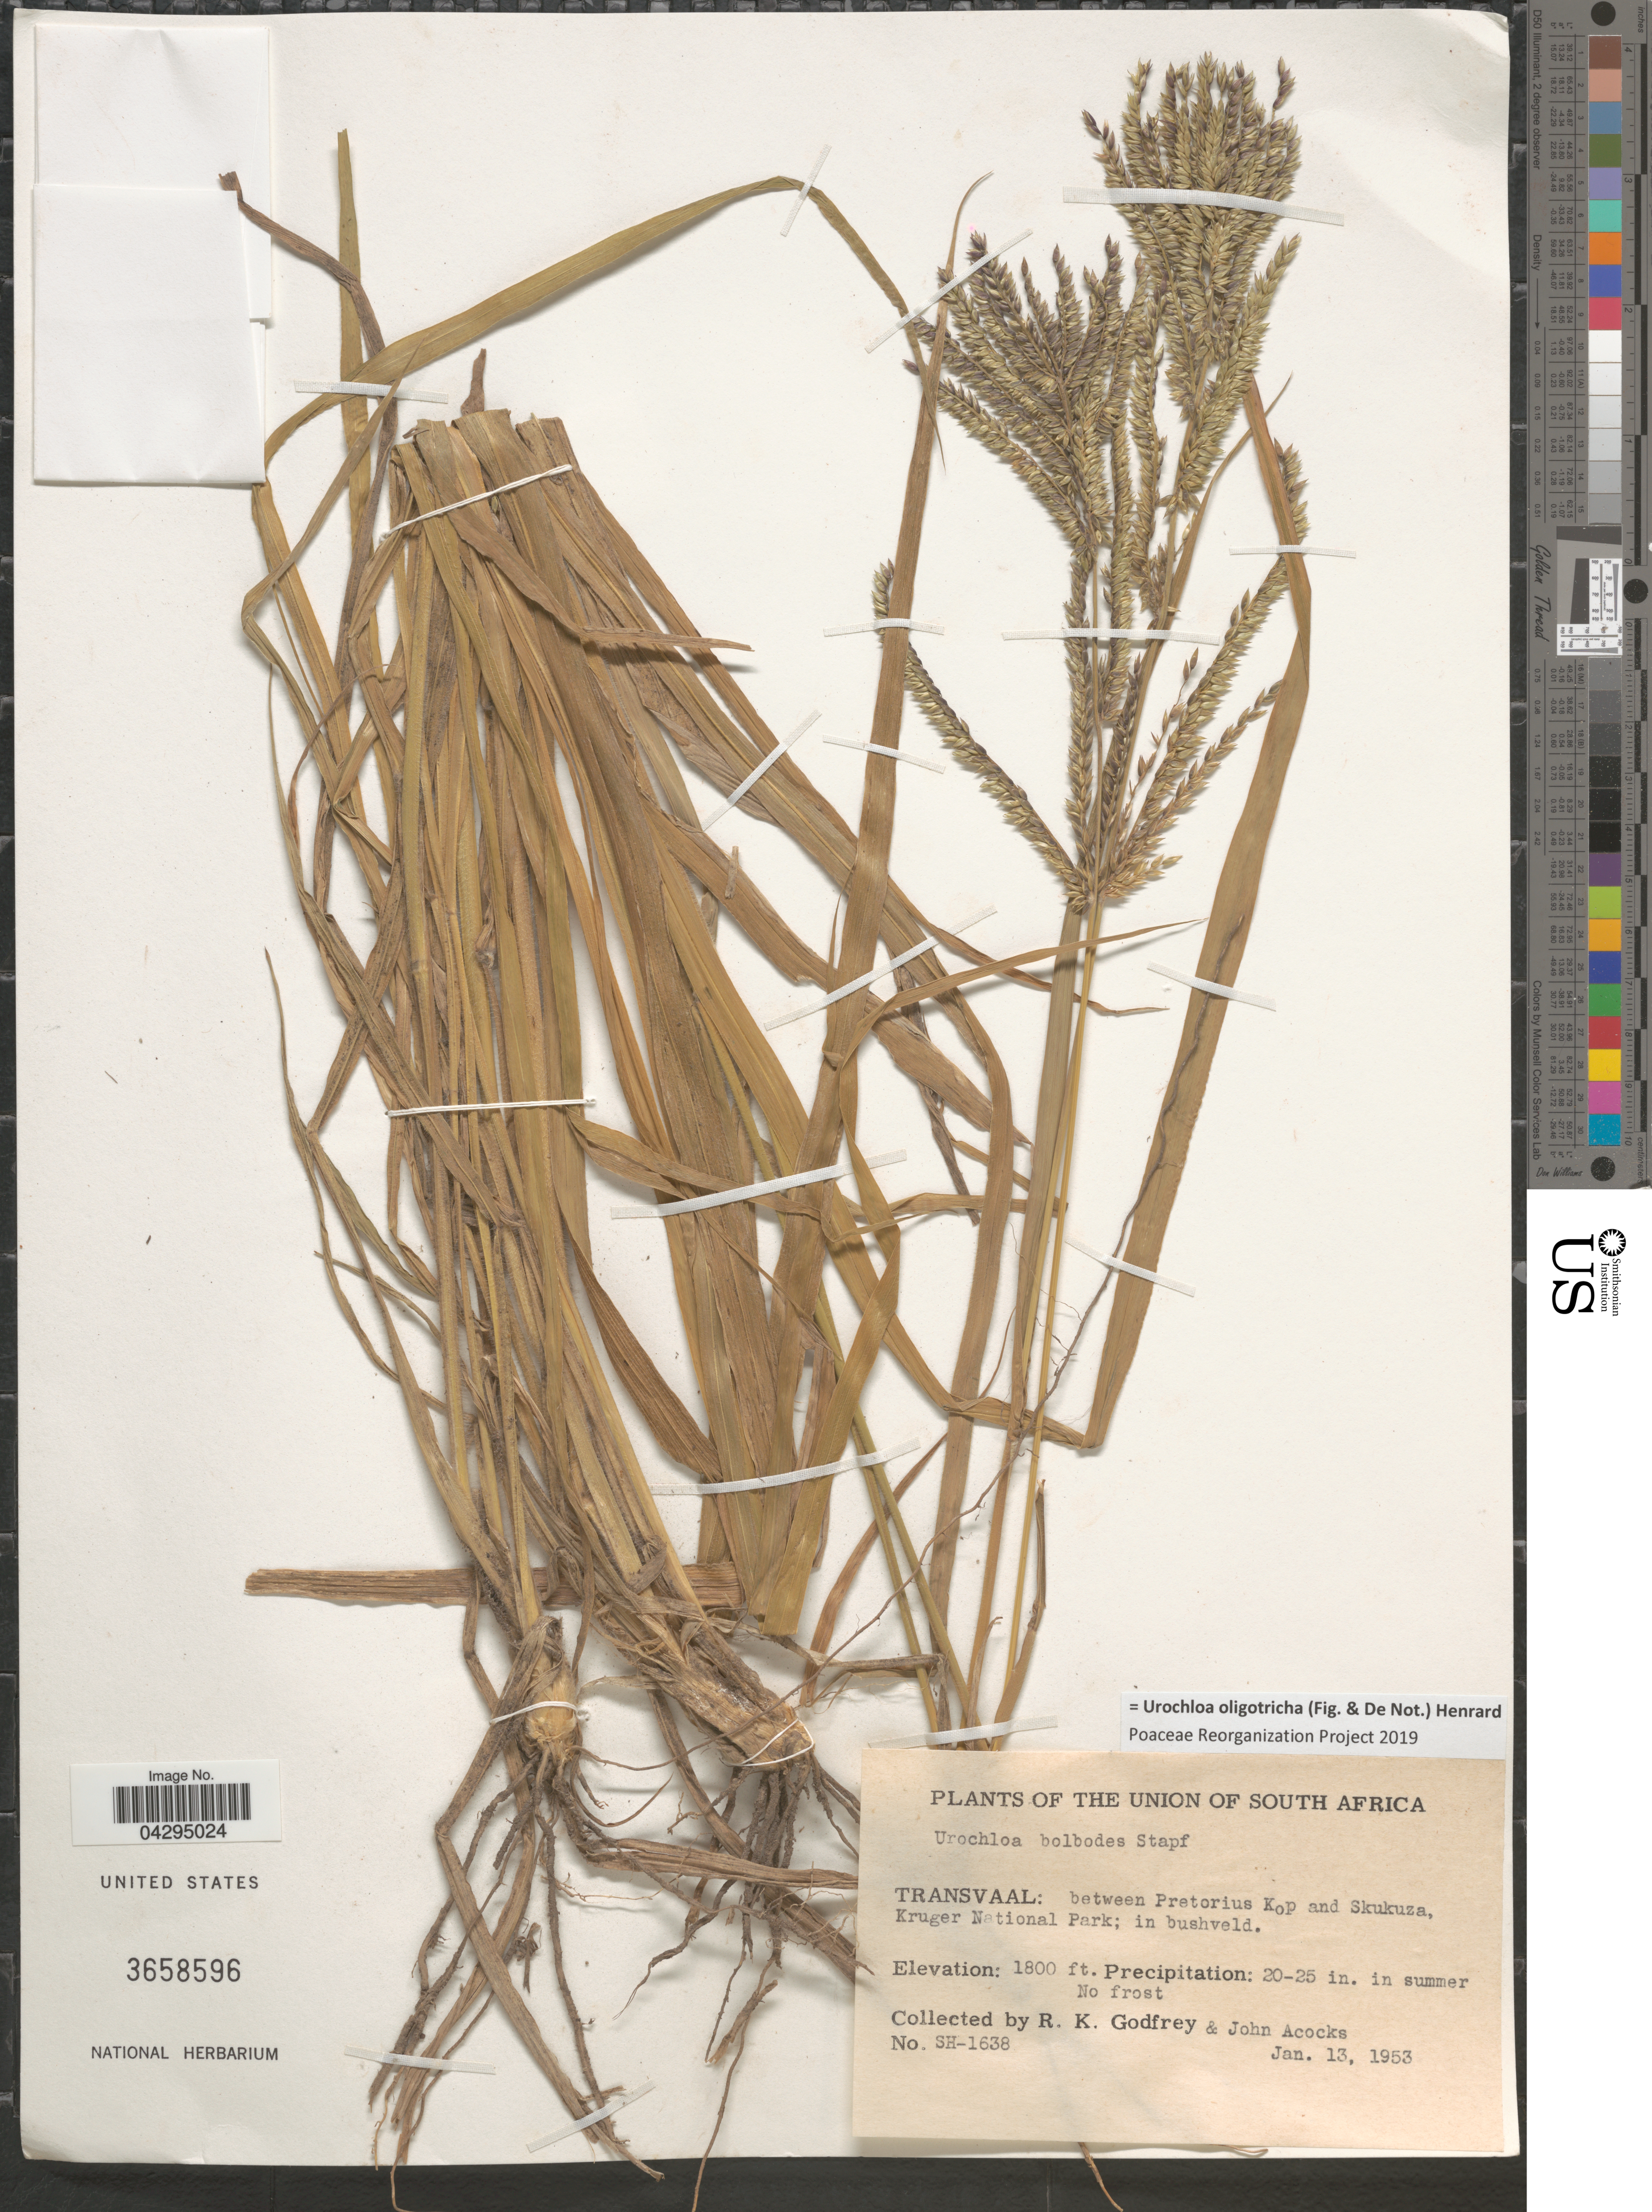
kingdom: Plantae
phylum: Tracheophyta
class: Liliopsida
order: Poales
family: Poaceae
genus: Urochloa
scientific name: Urochloa oligotricha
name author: (Fig. & De Not.) Henr.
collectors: R. K. Godfrey & J. P. Acocks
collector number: SH-1638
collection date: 1953-01-13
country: South Africa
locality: The Union of South Africa. Transvaal: between Pretorius Kop and Skukuza, Kruger National Park.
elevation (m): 549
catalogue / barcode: US 3658596